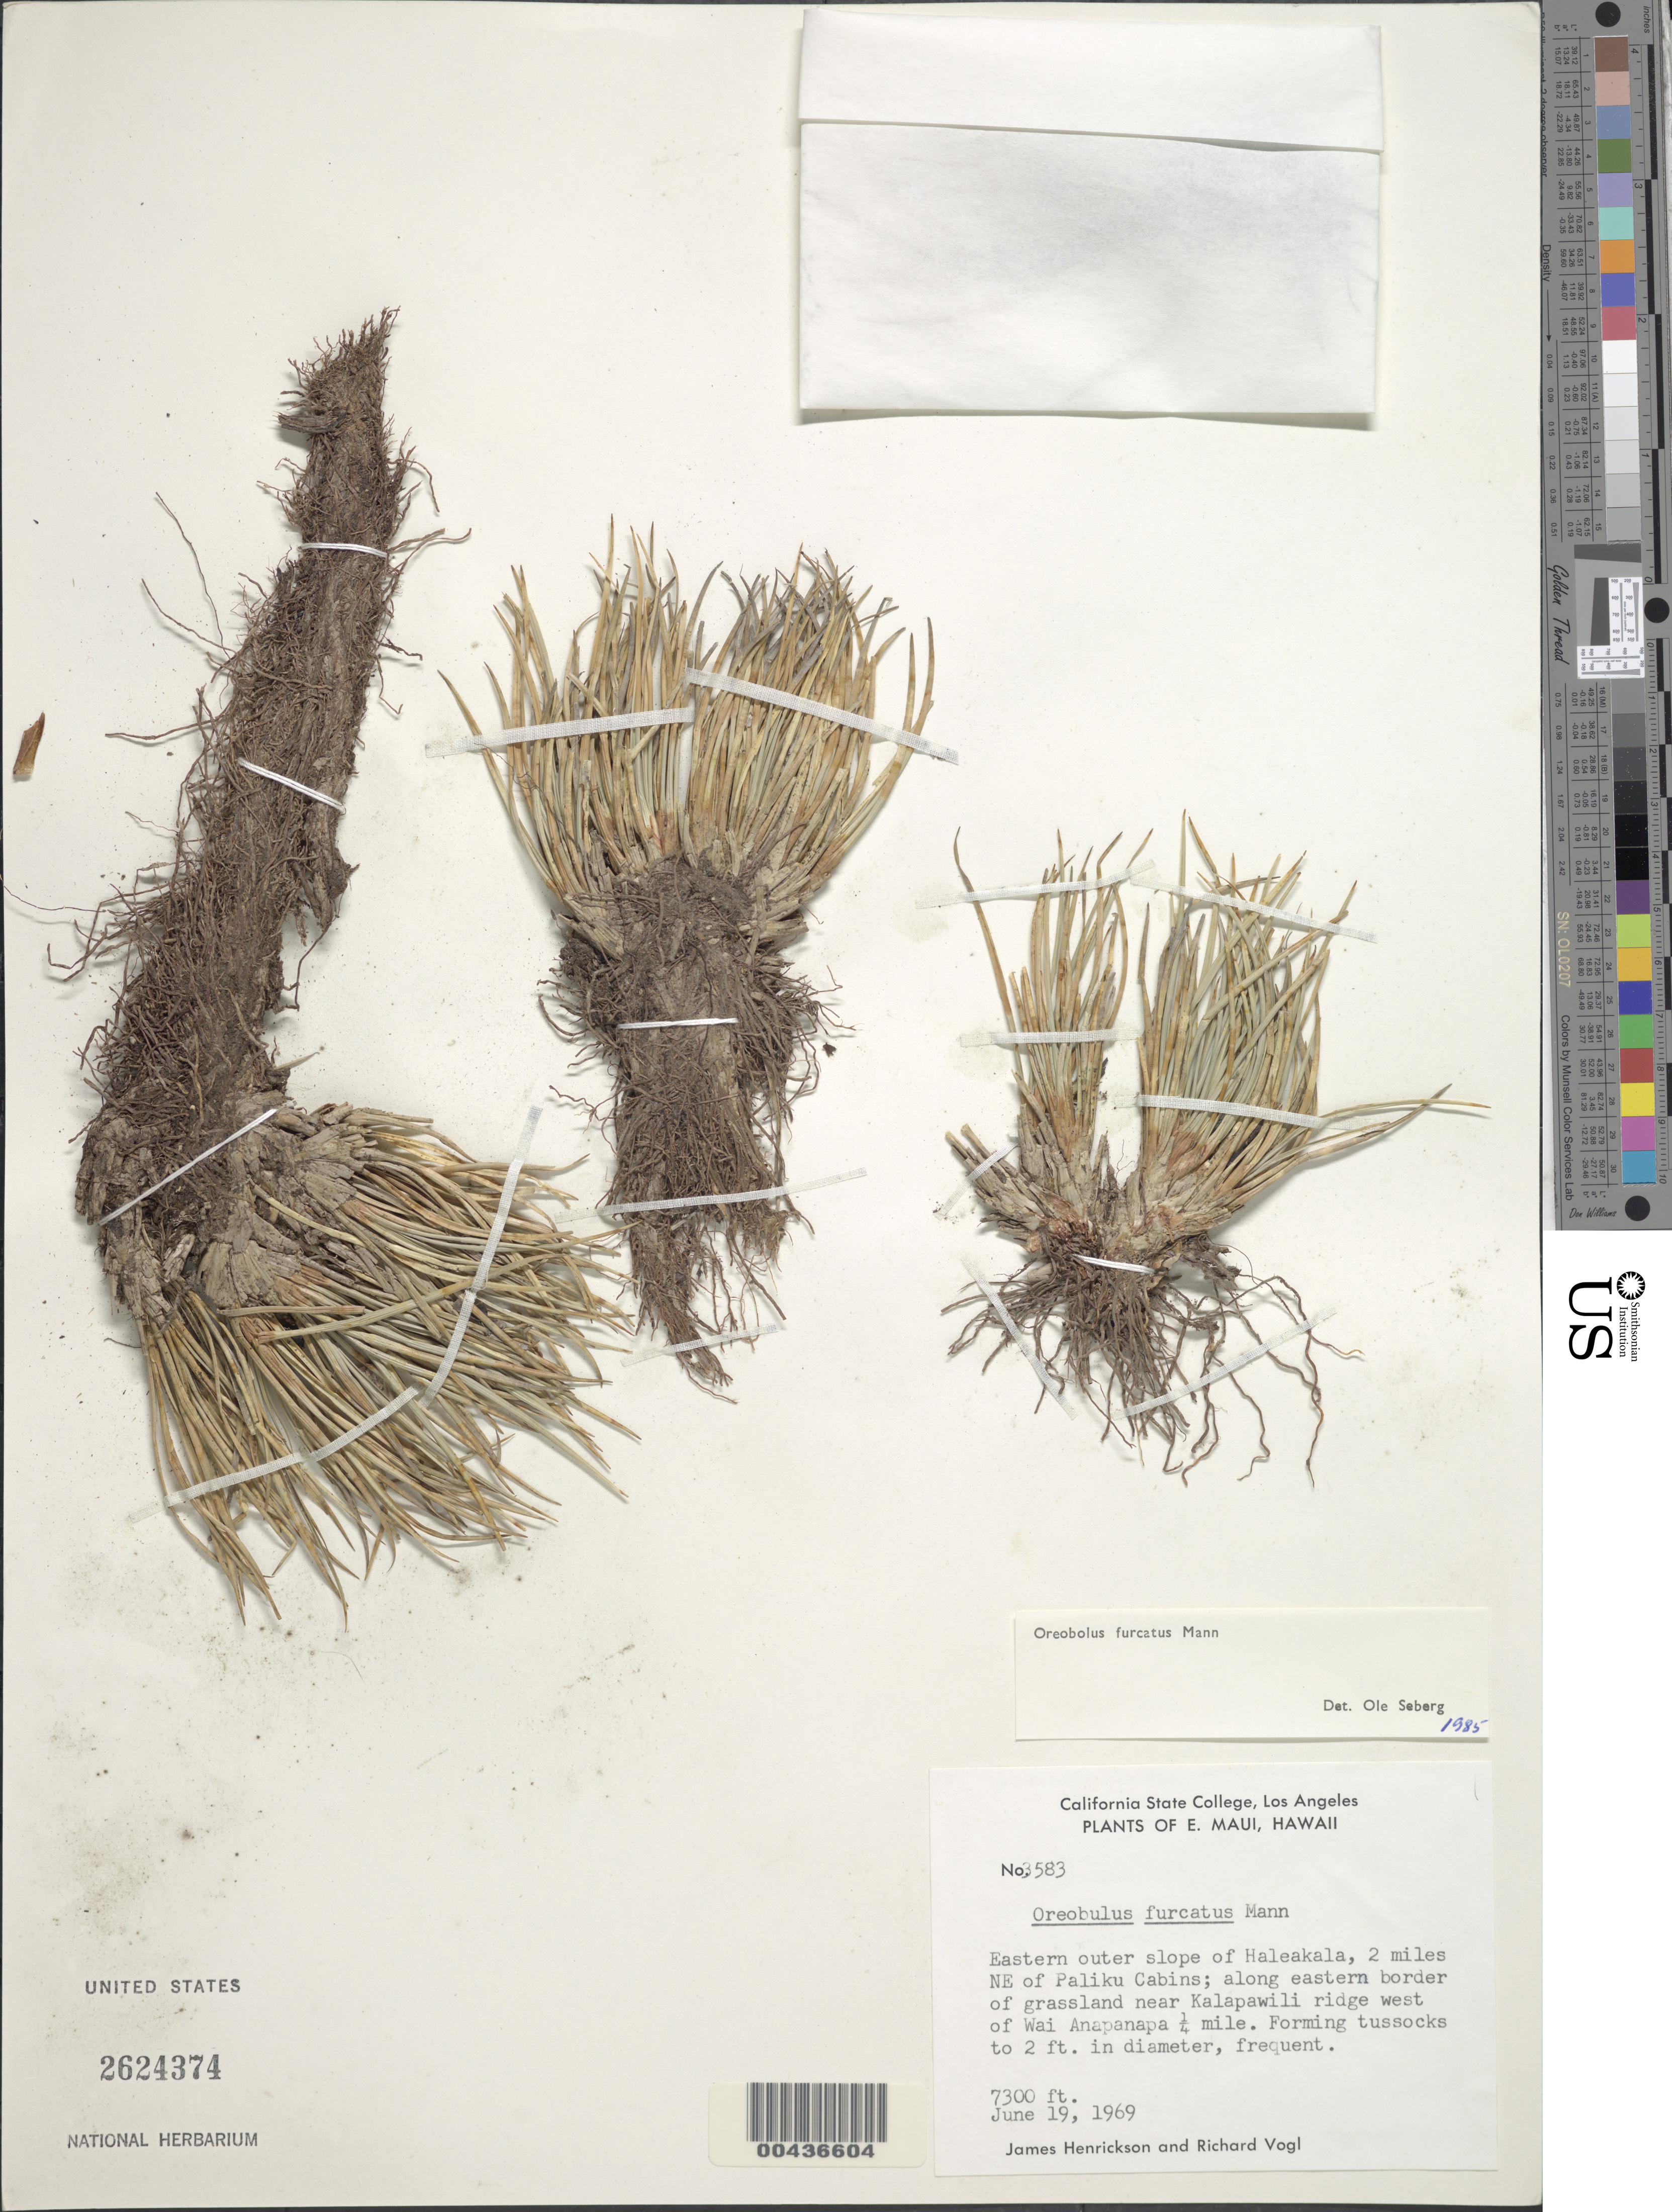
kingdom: Plantae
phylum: Tracheophyta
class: Liliopsida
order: Poales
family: Cyperaceae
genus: Oreobolus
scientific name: Oreobolus furcatus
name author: H. Mann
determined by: Seberg, O.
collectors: J. S. Henrickson & R. Vogl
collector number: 3583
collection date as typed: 19 Jun 1969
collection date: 1969-06-19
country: United States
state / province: Hawaii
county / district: Maui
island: Maui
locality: E outer slope of Haleakala, 2 mi NE of Paliku Cabins, along E border of grassland near Kalapawili ridge W of Wai Anapanapa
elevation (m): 2225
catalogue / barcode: US 2624374